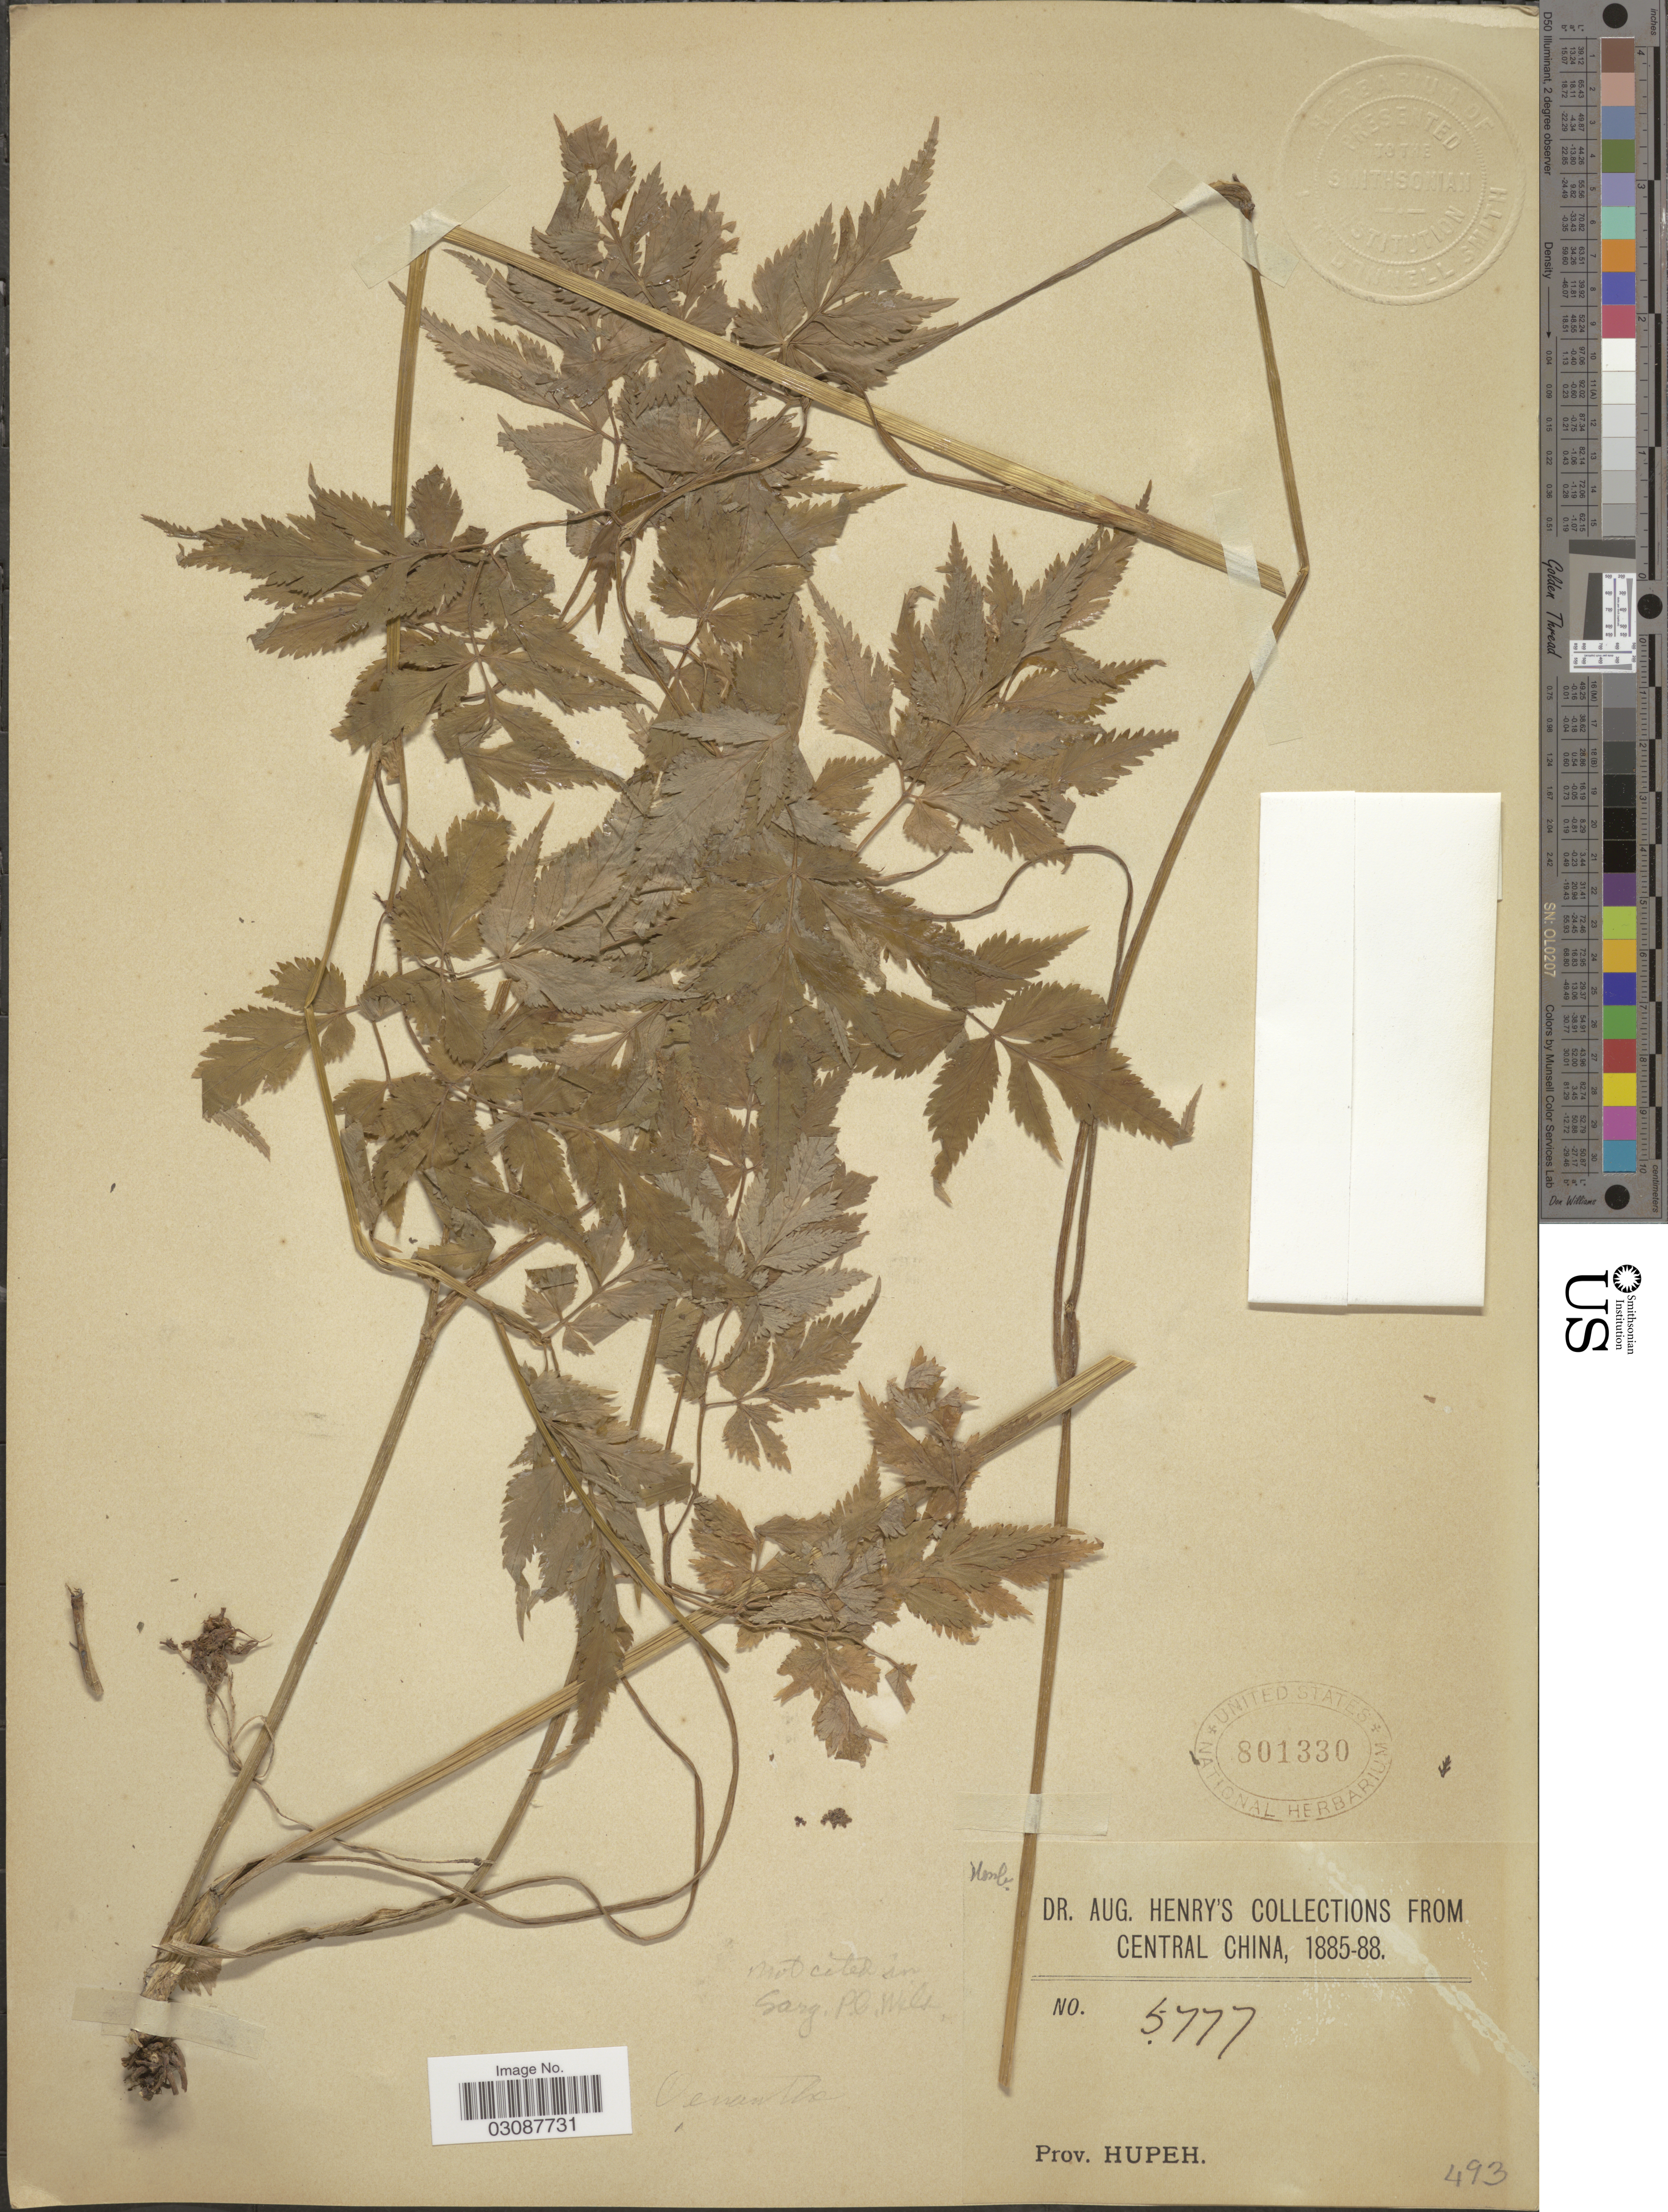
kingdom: Plantae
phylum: Tracheophyta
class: Magnoliopsida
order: Apiales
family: Apiaceae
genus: Oenanthe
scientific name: Oenanthe sp.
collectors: A. Henry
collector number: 5777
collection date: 1885/1888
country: China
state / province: Hubei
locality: Central China, Prov. Hupeh.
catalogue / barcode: US 801330